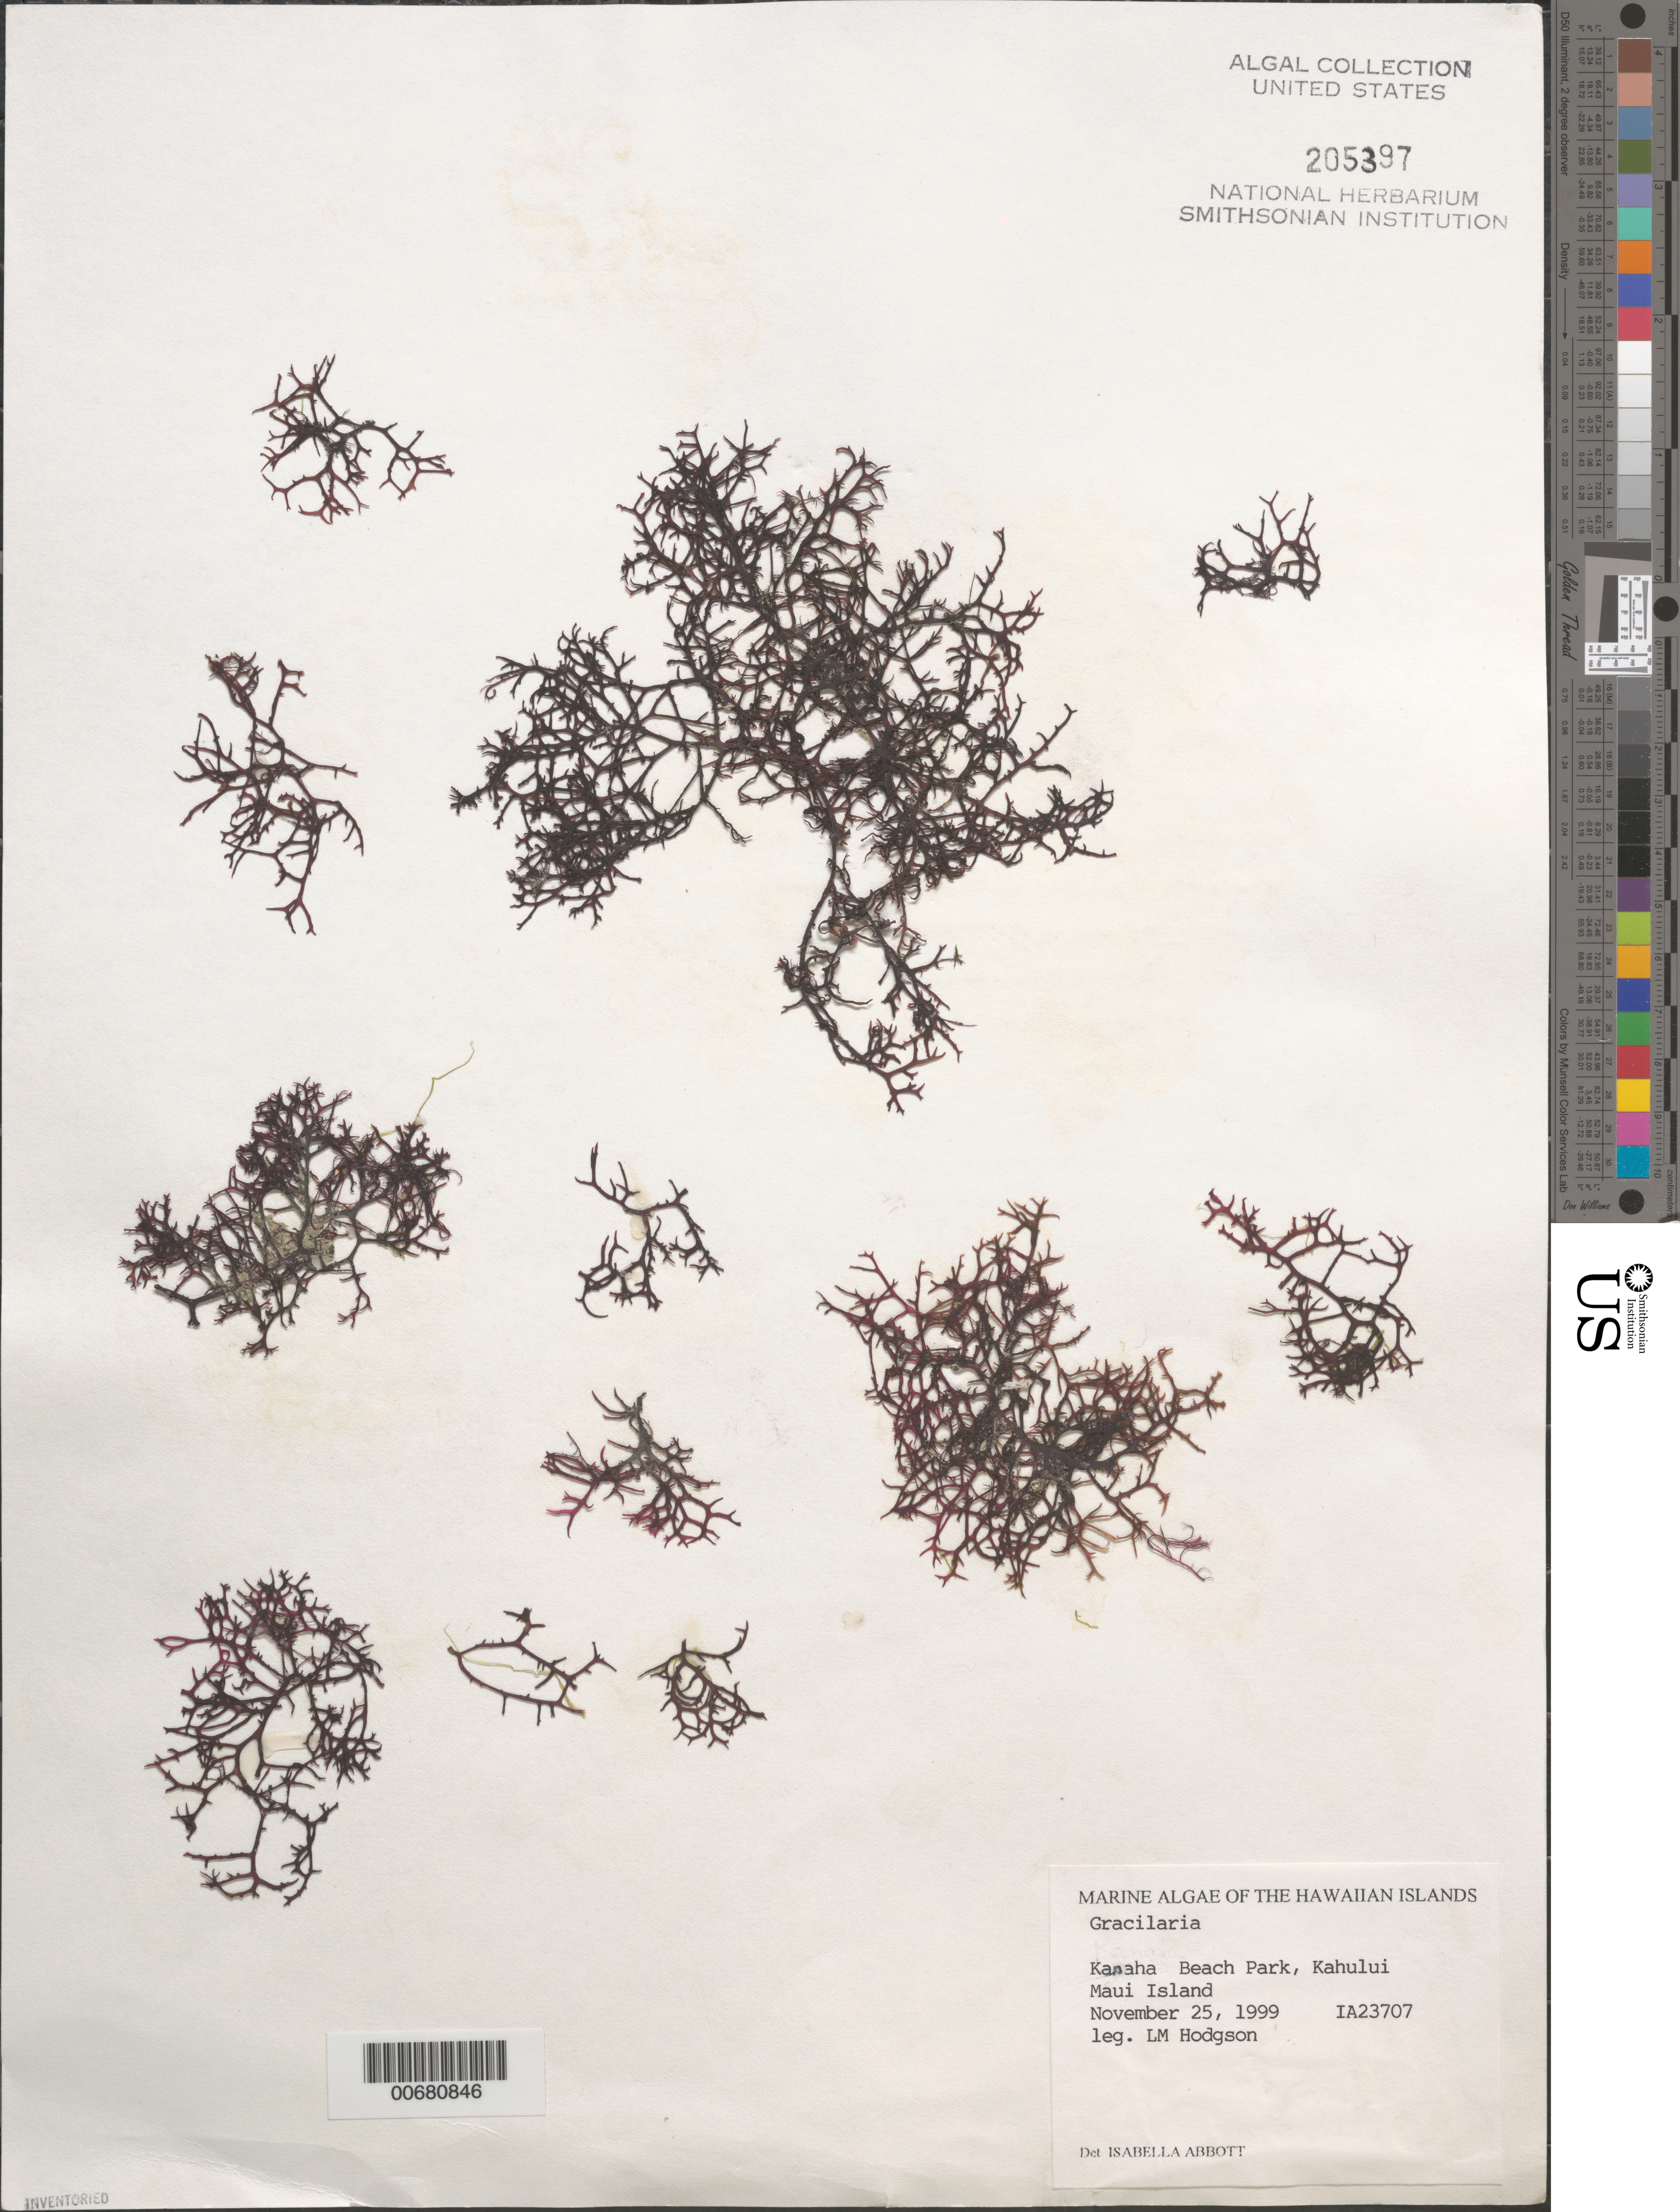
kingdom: Plantae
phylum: Rhodophyta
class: Florideophyceae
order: Gracilariales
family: Gracilariaceae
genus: Gracilaria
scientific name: Gracilaria sp.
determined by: Abbott, Isabella A.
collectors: L. M. Hodgson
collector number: IAA 23707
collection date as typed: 25 Nov 1999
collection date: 1999-11-25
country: United States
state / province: Hawaii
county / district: Maui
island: Maui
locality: Kanaha Beach Park, Kahului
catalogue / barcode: US 205397